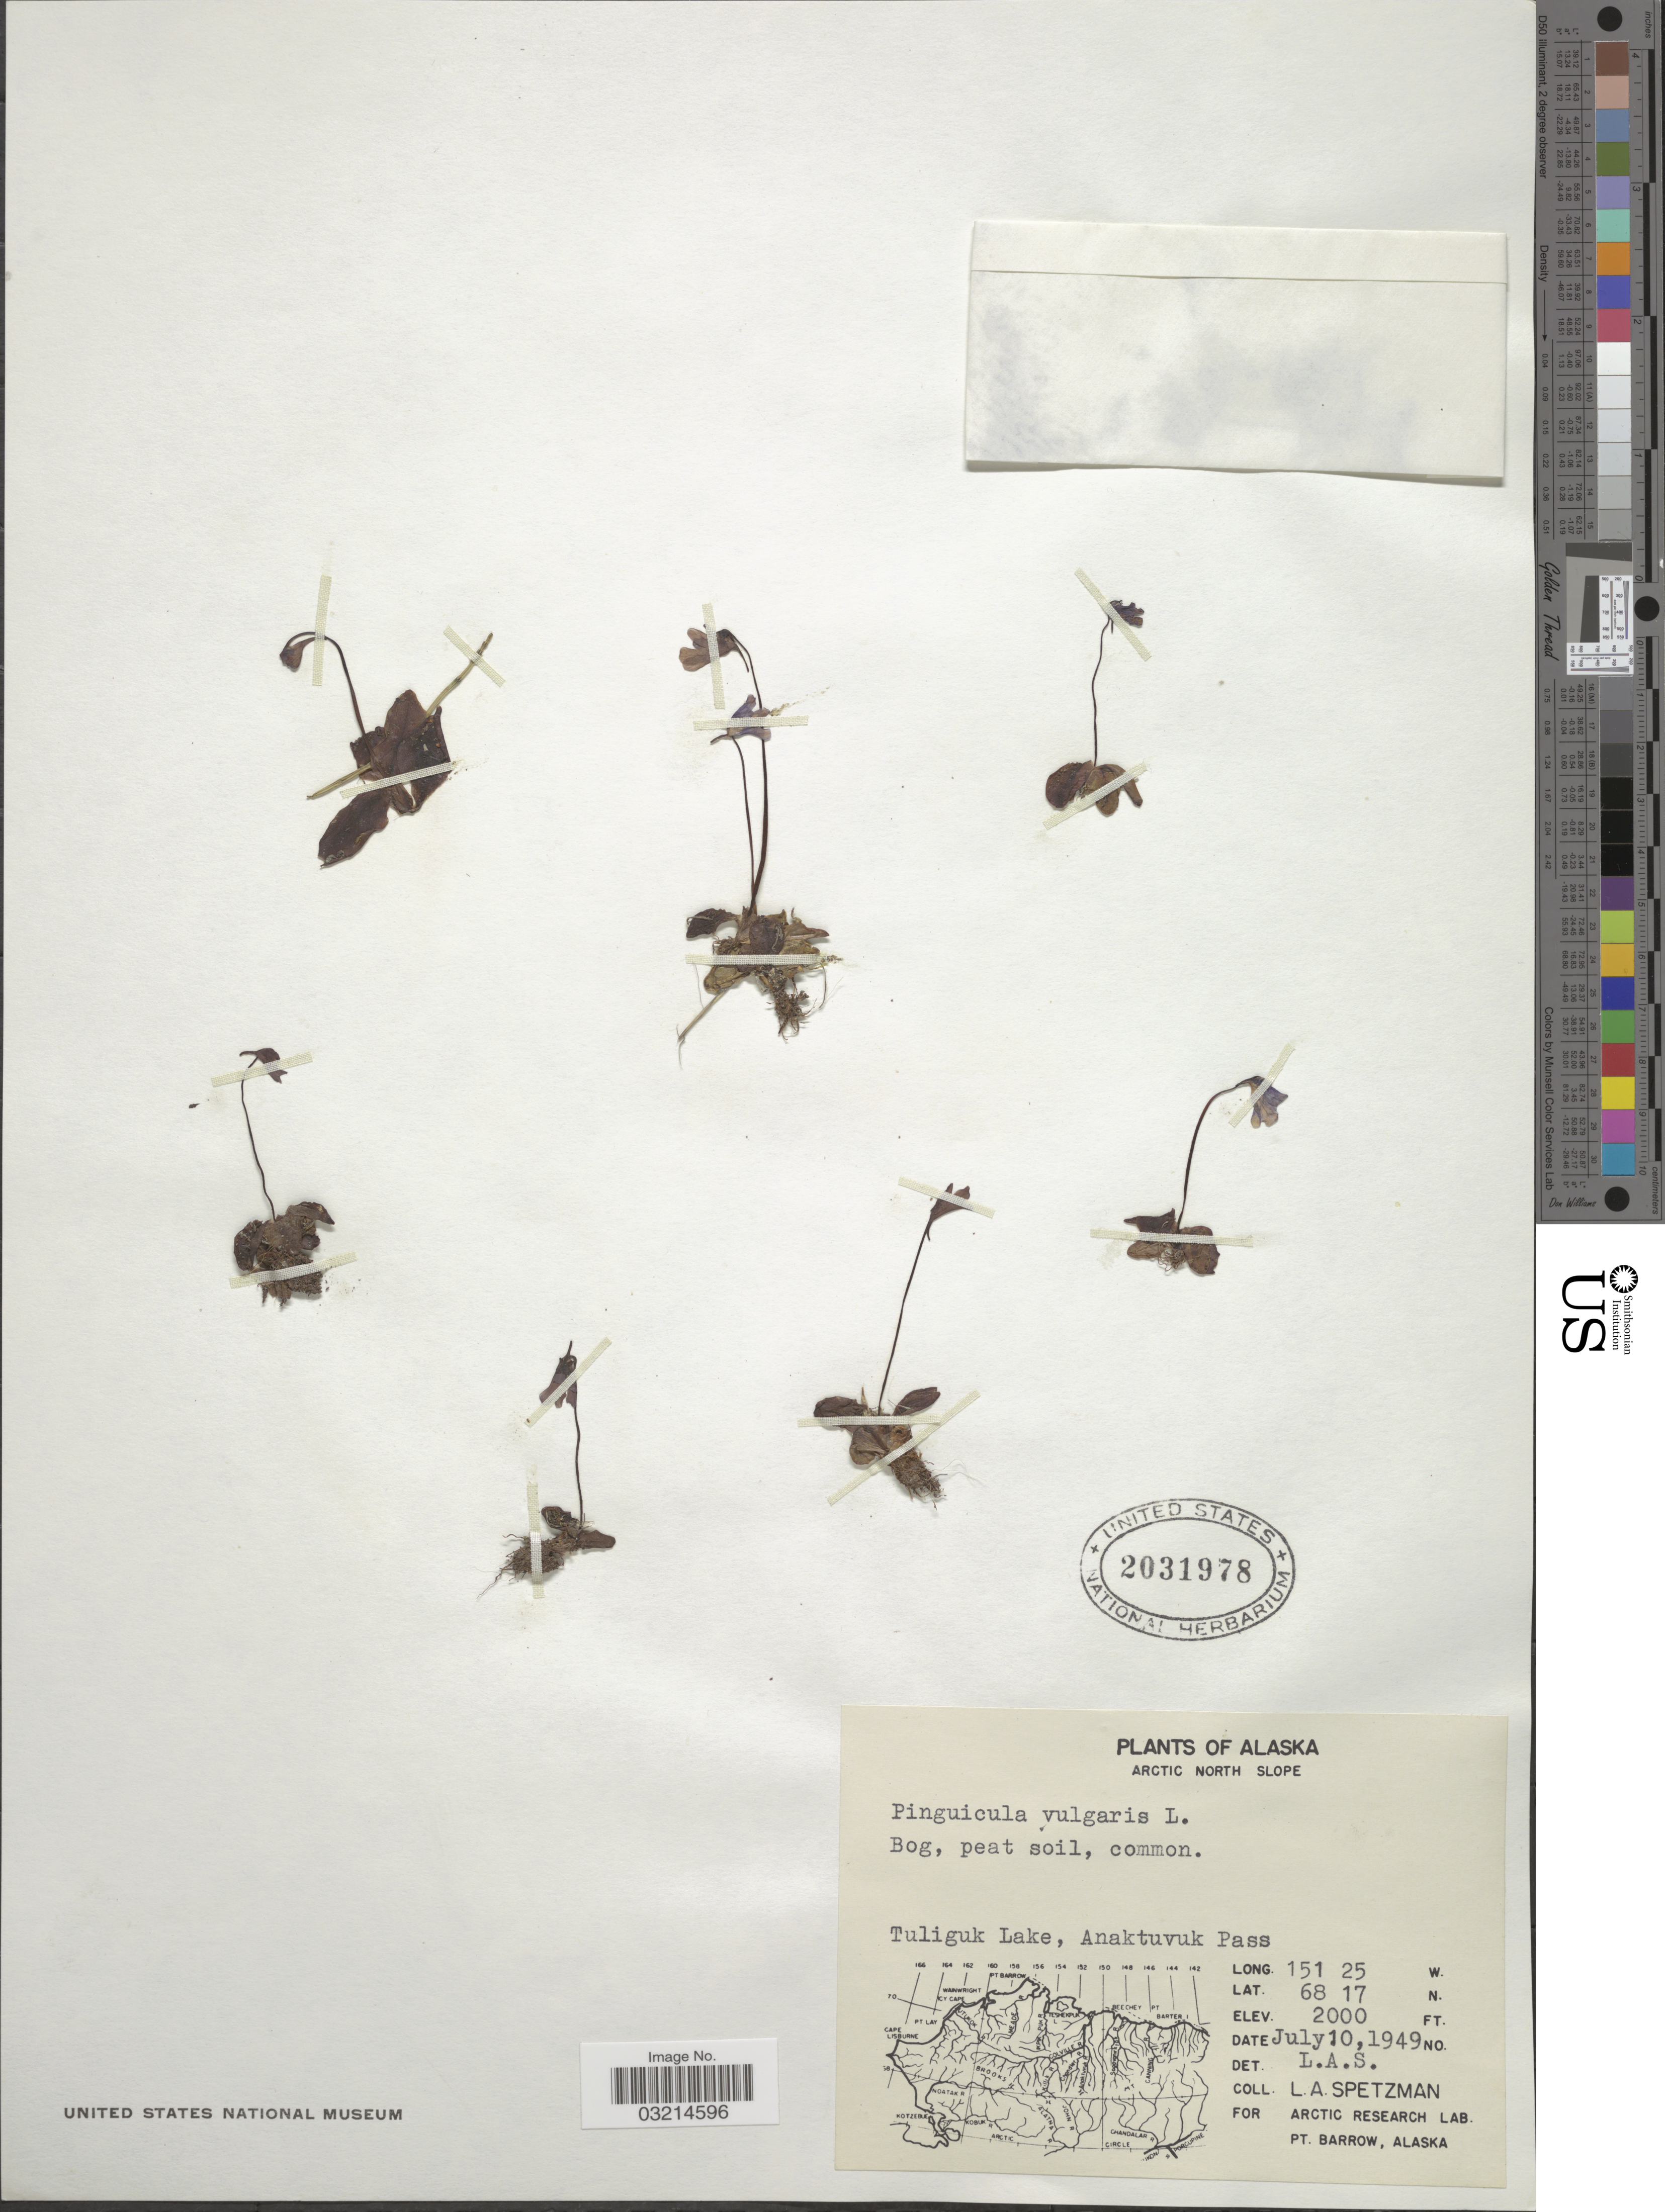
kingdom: Plantae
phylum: Tracheophyta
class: Magnoliopsida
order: Lamiales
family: Lentibulariaceae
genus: Pinguicula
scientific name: Pinguicula vulgaris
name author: L.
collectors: L. Spetzman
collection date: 1949-07-10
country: United States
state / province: Alaska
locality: Arctic North Slope, Tuliguk Lake, Anaktuvuk Pass.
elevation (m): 610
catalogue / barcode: US 2031978